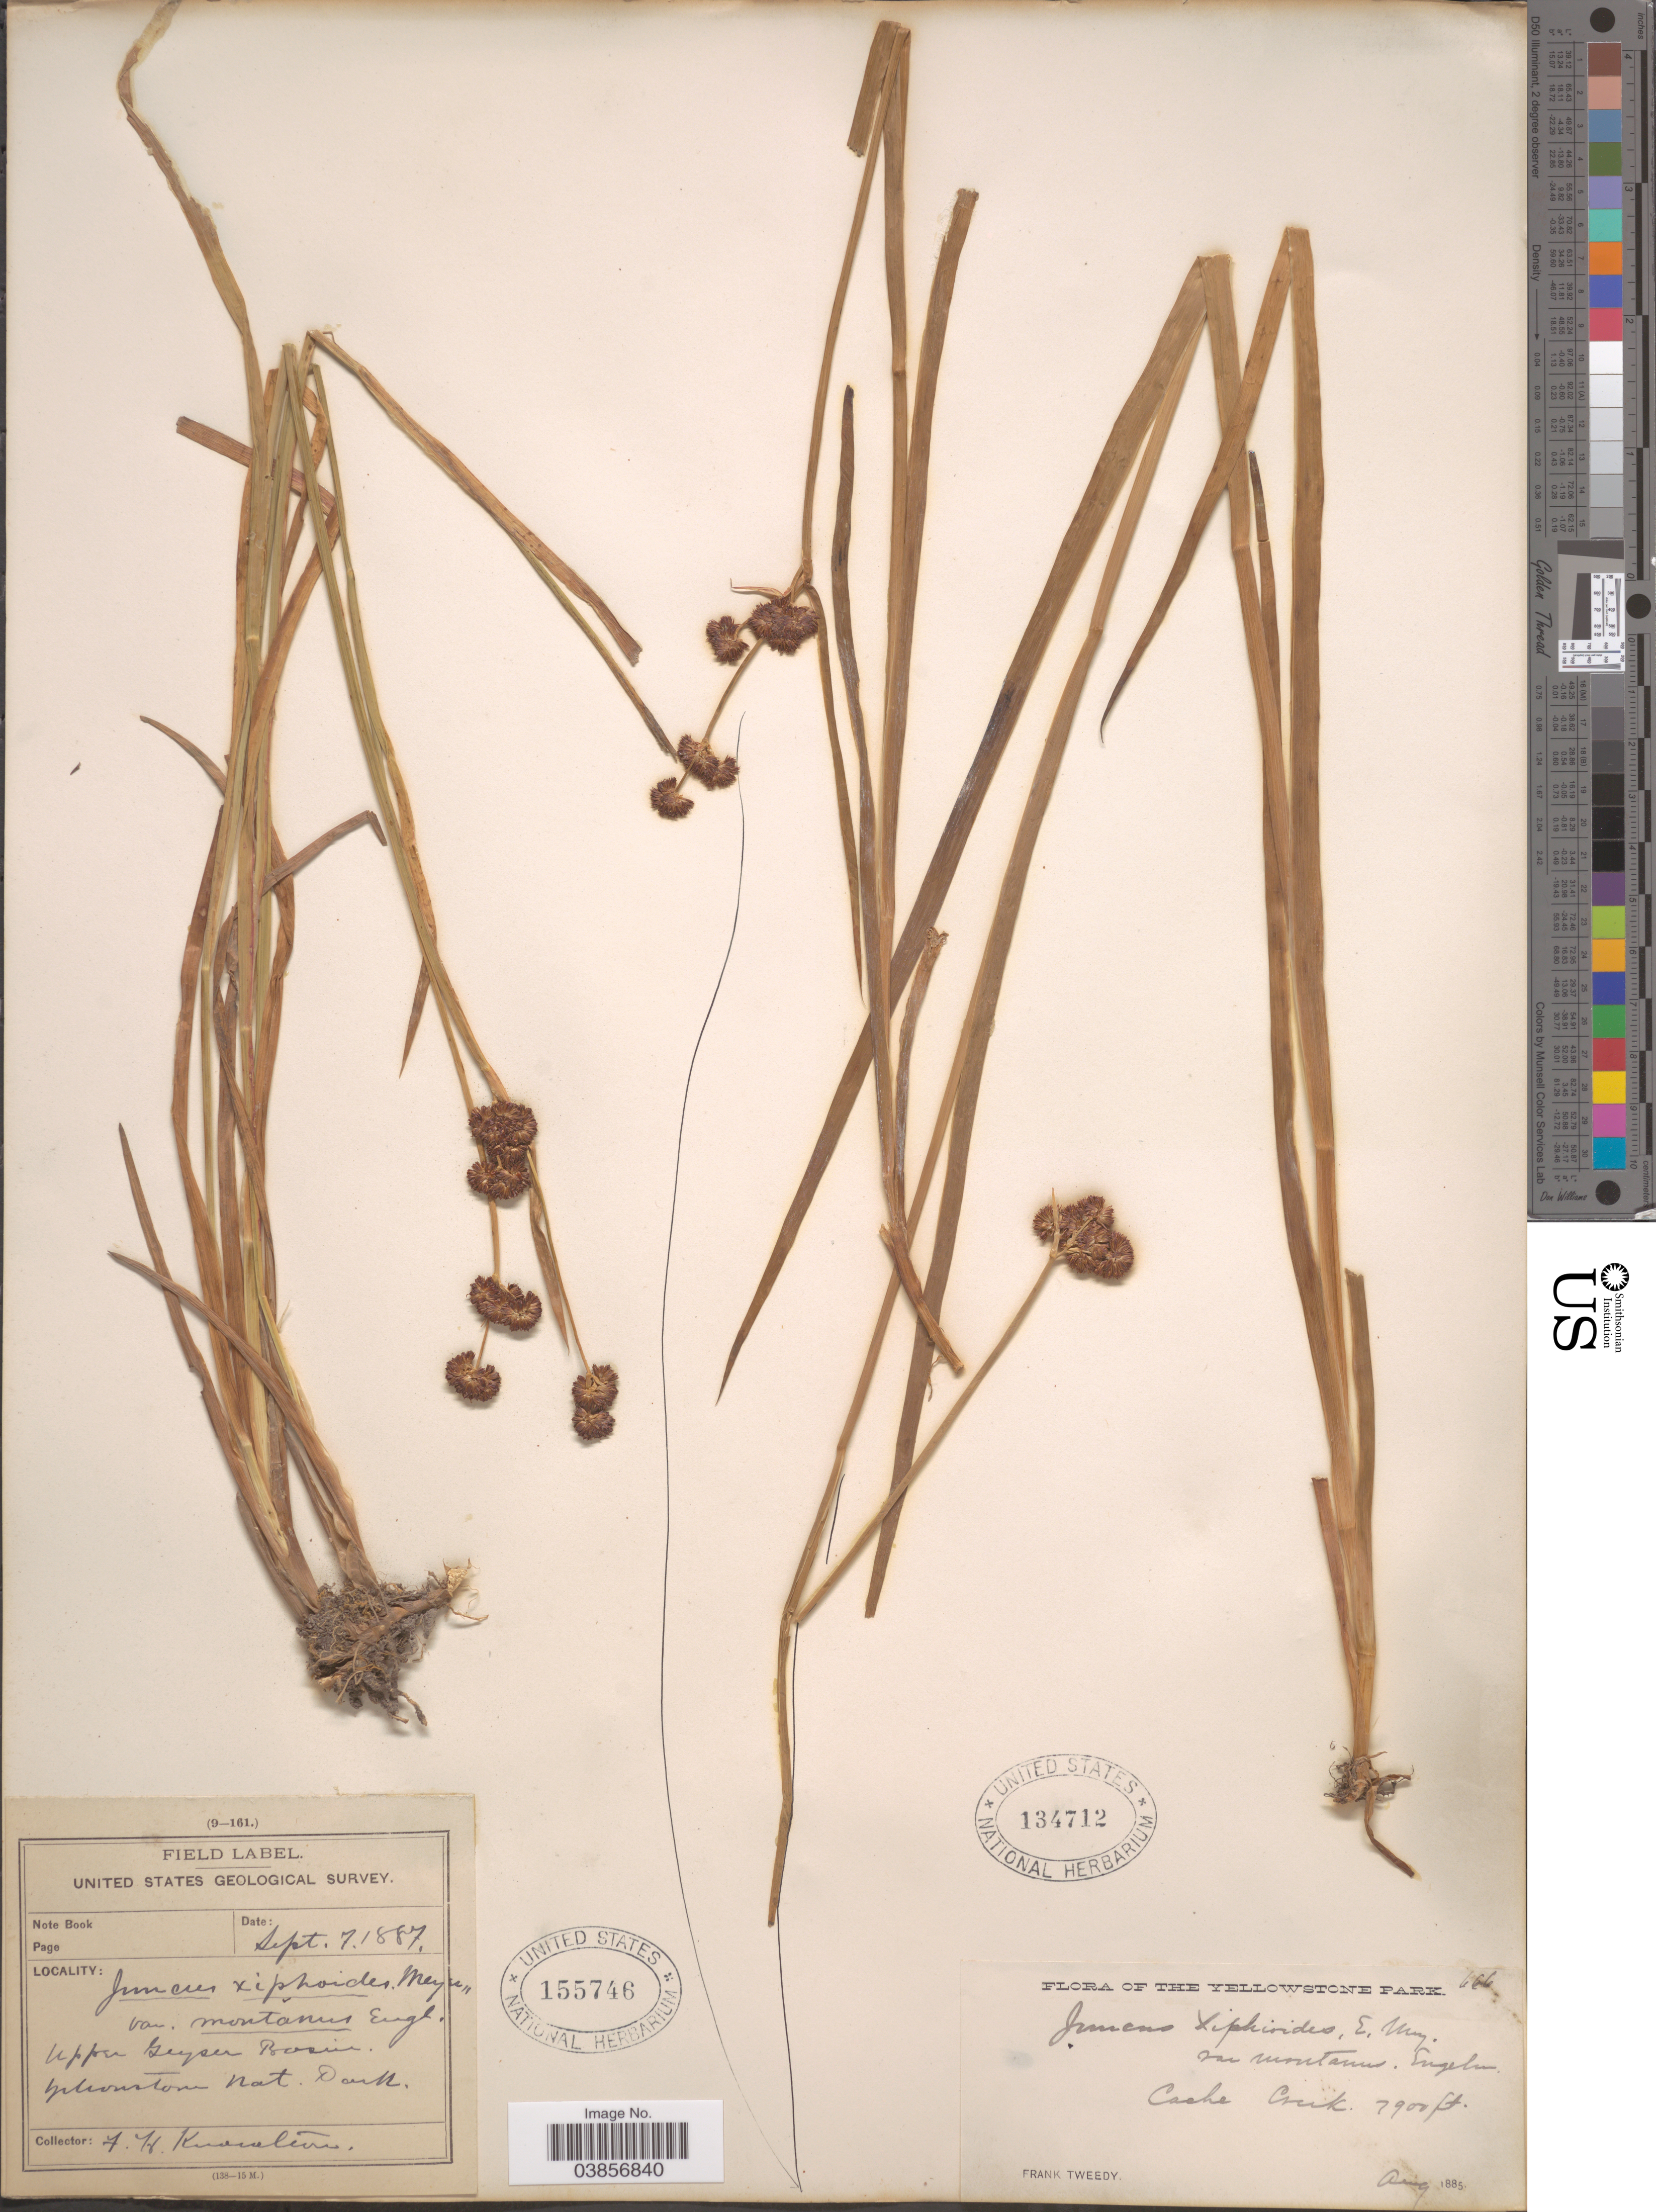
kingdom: Plantae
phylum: Tracheophyta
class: Liliopsida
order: Poales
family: Juncaceae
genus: Juncus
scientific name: Juncus saximontanus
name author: A. Nelson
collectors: F. H. Knowlton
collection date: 1887-09-07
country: United States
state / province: Wyoming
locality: Upper Geyser Basin. Yellowstone Nat. Park.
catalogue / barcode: US 155746